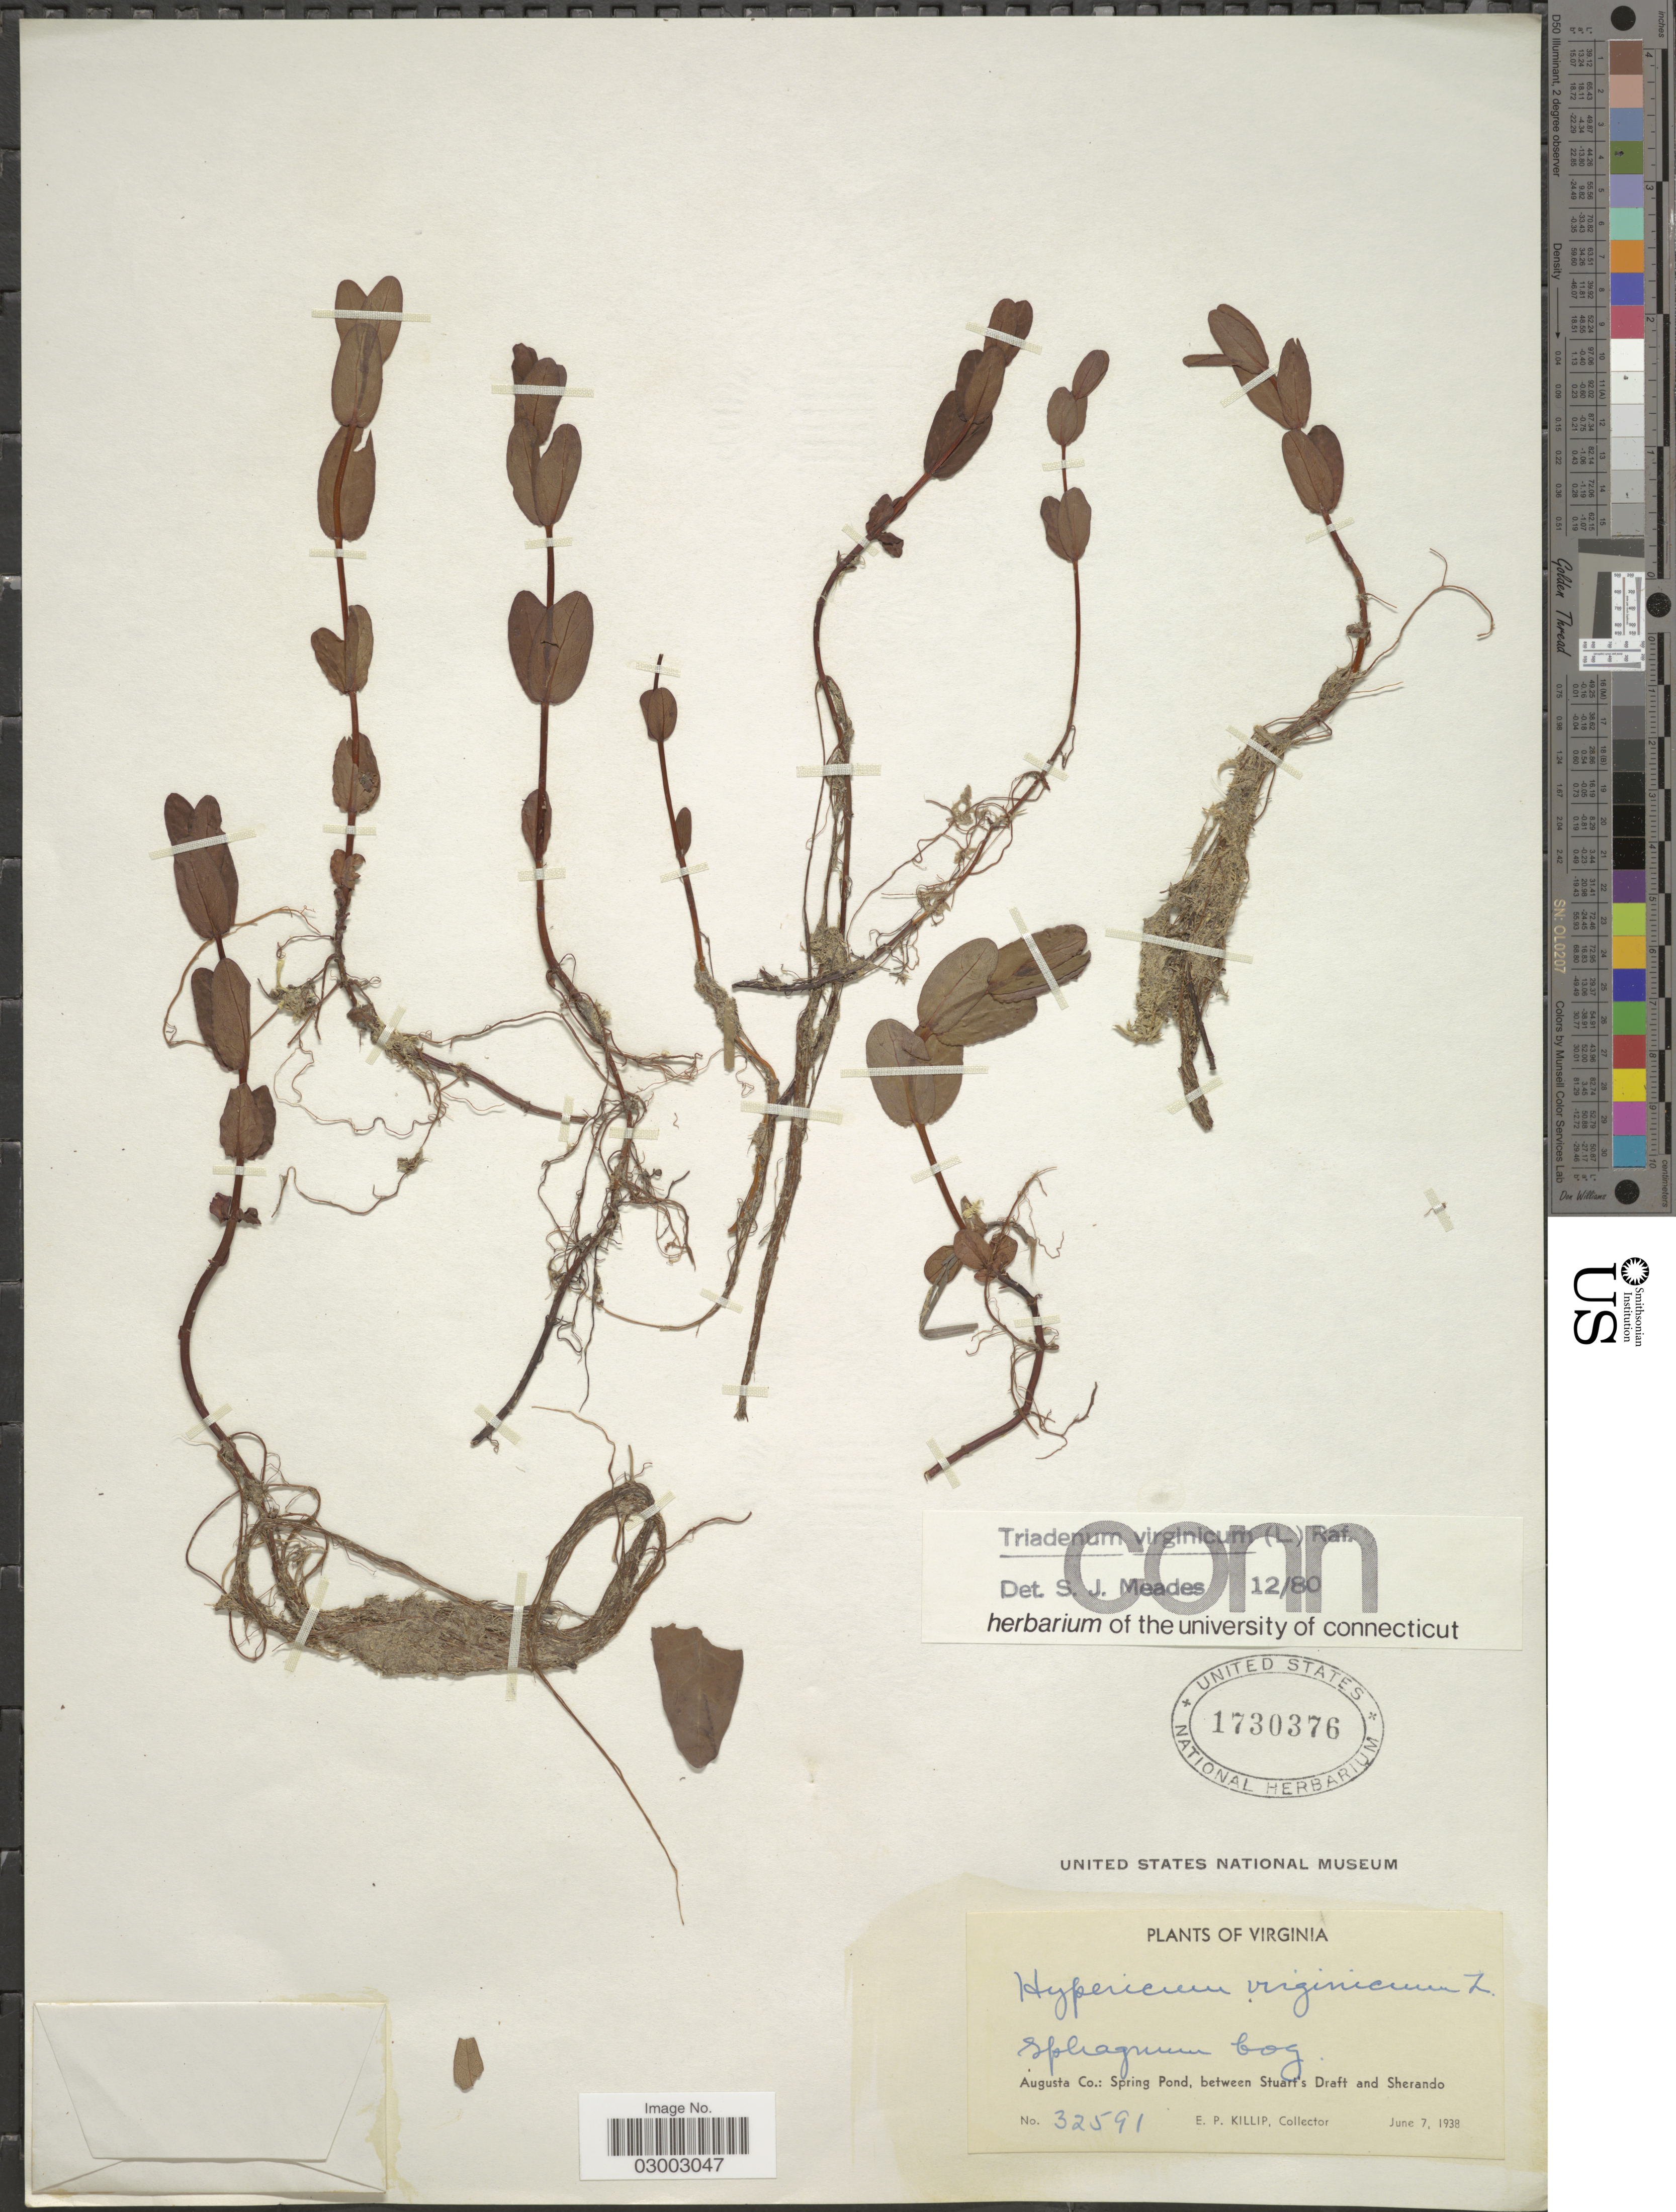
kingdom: Plantae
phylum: Tracheophyta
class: Magnoliopsida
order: Malpighiales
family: Hypericaceae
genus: Hypericum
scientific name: Hypericum virginicum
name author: L.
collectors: E. P. Killip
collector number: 32591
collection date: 1938-06-07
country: United States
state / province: Virginia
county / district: Augusta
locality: Sphagumn bog, Augusta Co.: Spring Pond, between Stuart's Draft and Sherando.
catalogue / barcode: US 1730376